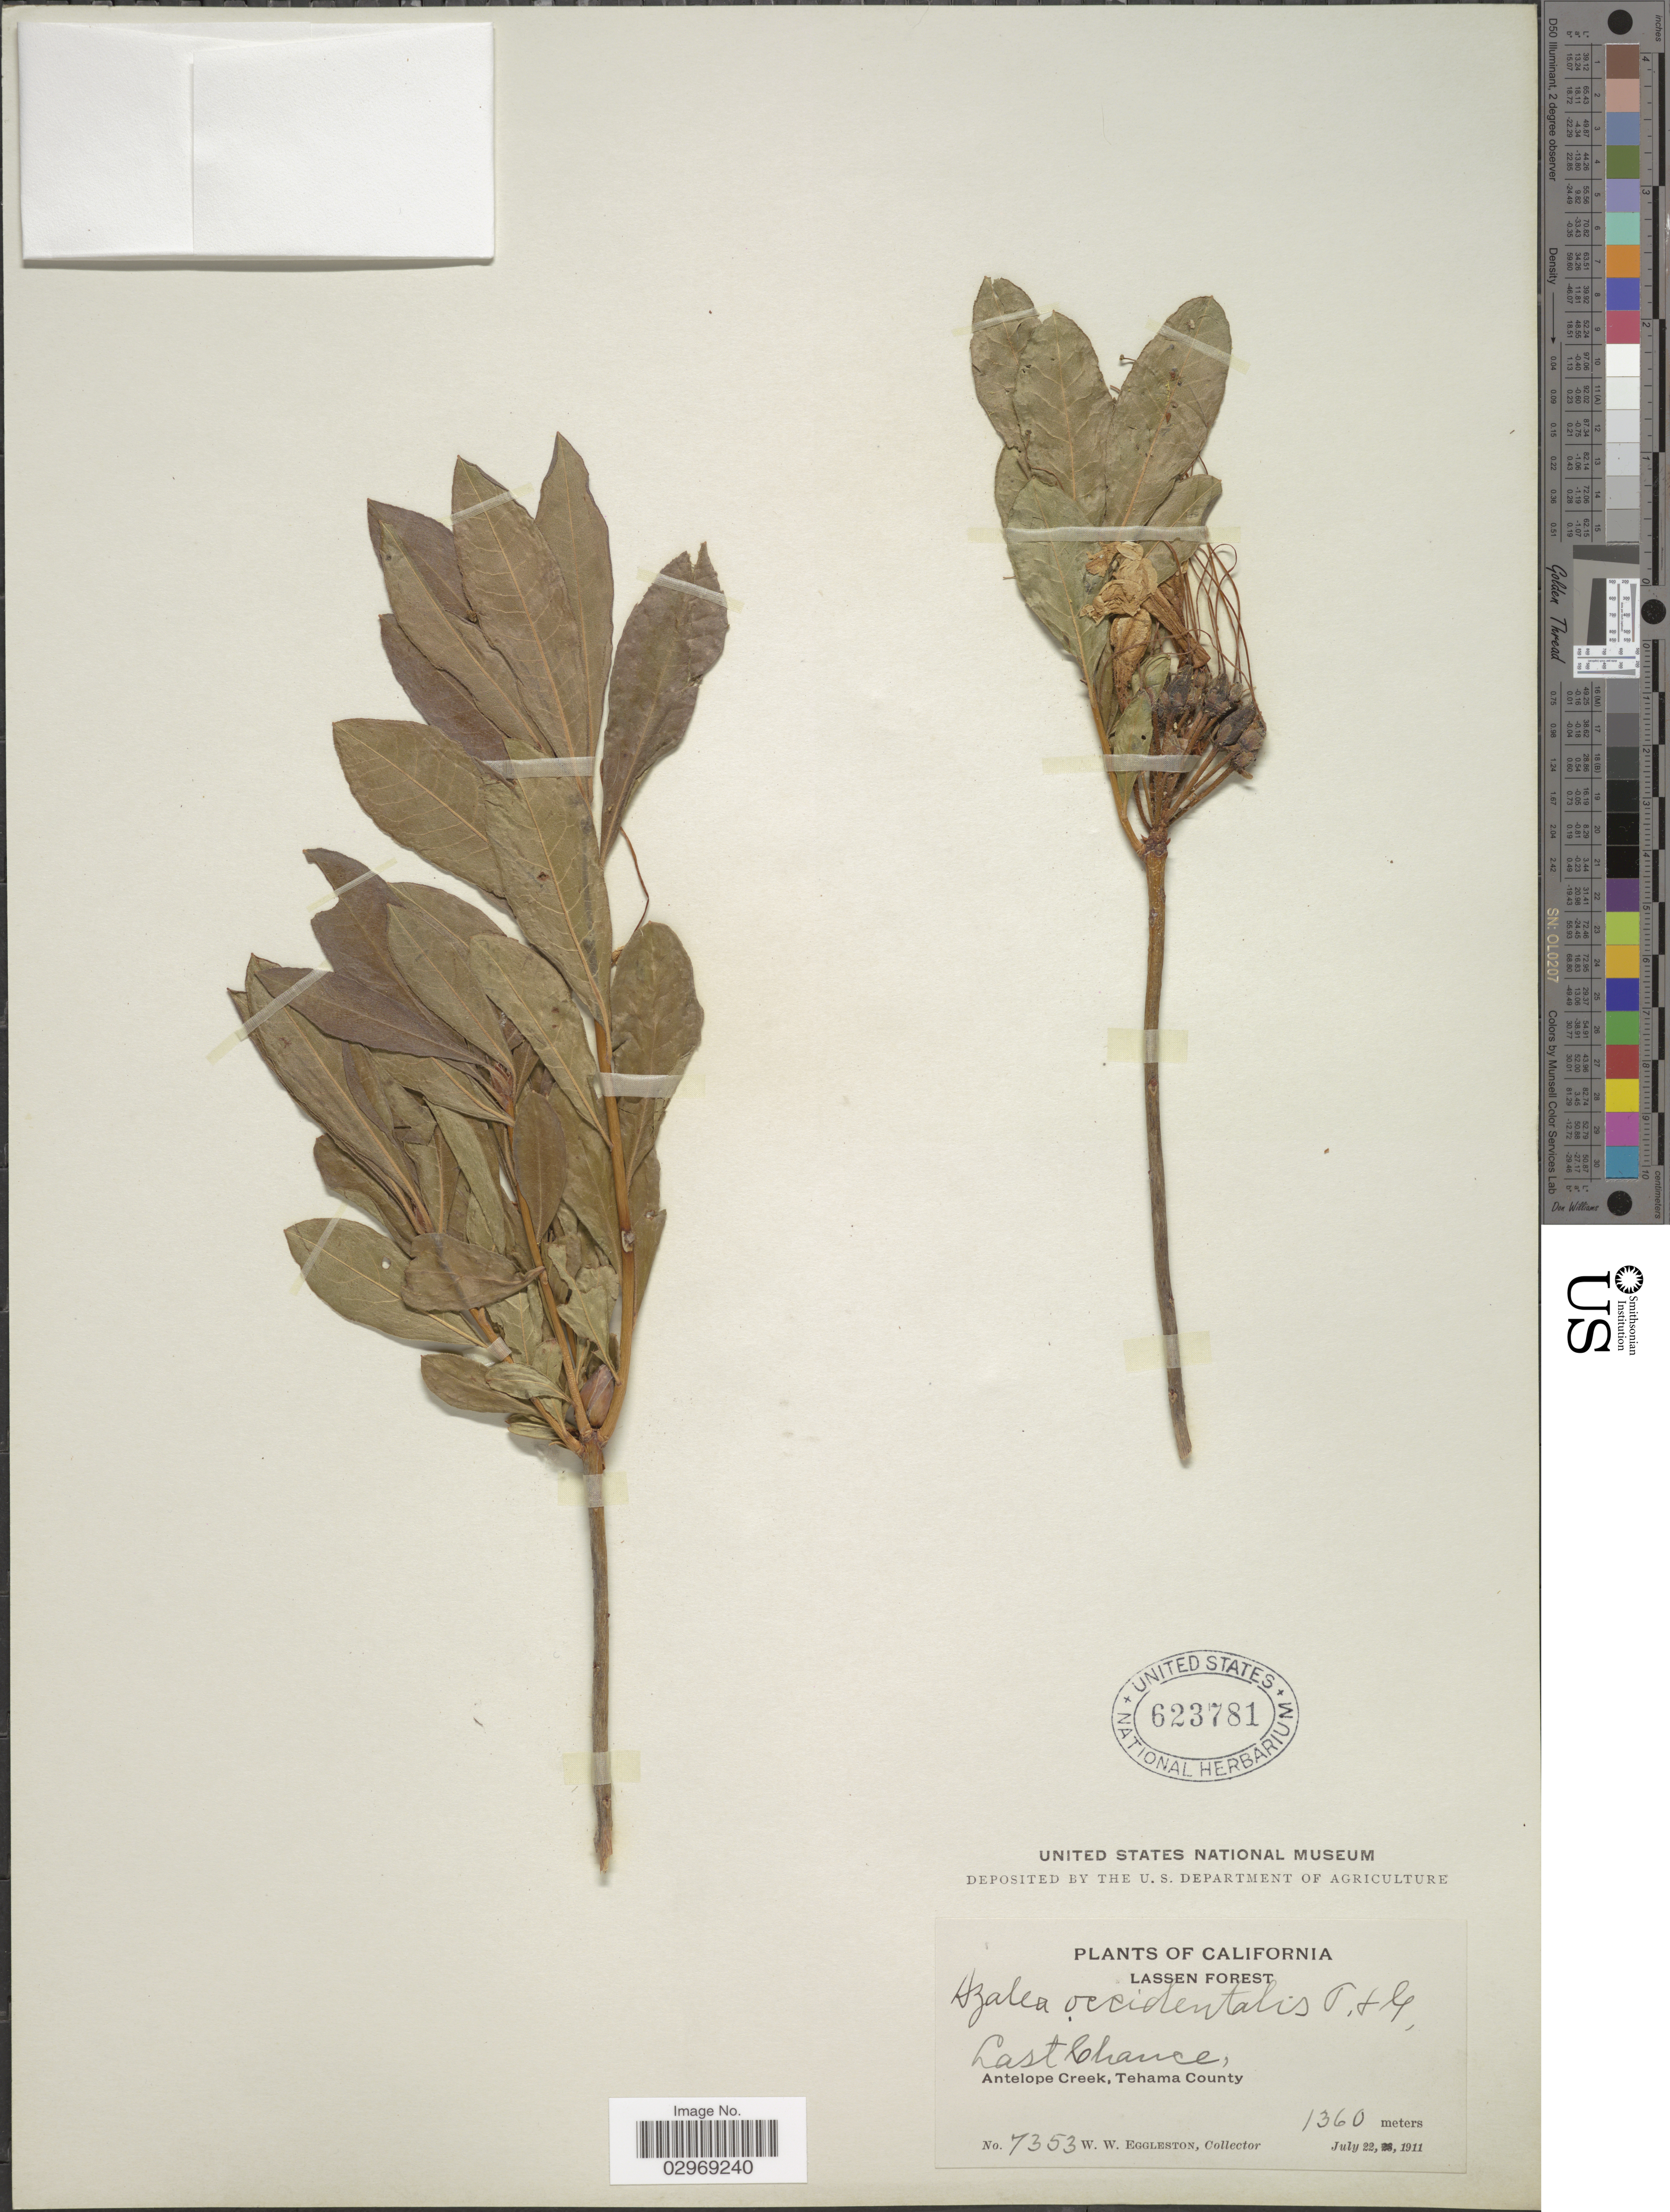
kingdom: Plantae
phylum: Tracheophyta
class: Magnoliopsida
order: Ericales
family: Ericaceae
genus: Rhododendron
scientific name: Rhododendron occidentale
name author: (Torr. & A. Gray) A. Gray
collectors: W. W. Eggleston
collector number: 7353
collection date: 1911-07-22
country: United States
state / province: California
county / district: Tehama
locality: Lassen Forest. Last Chance, Antelope Creek, Tehama County.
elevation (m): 1360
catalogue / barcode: US 823781